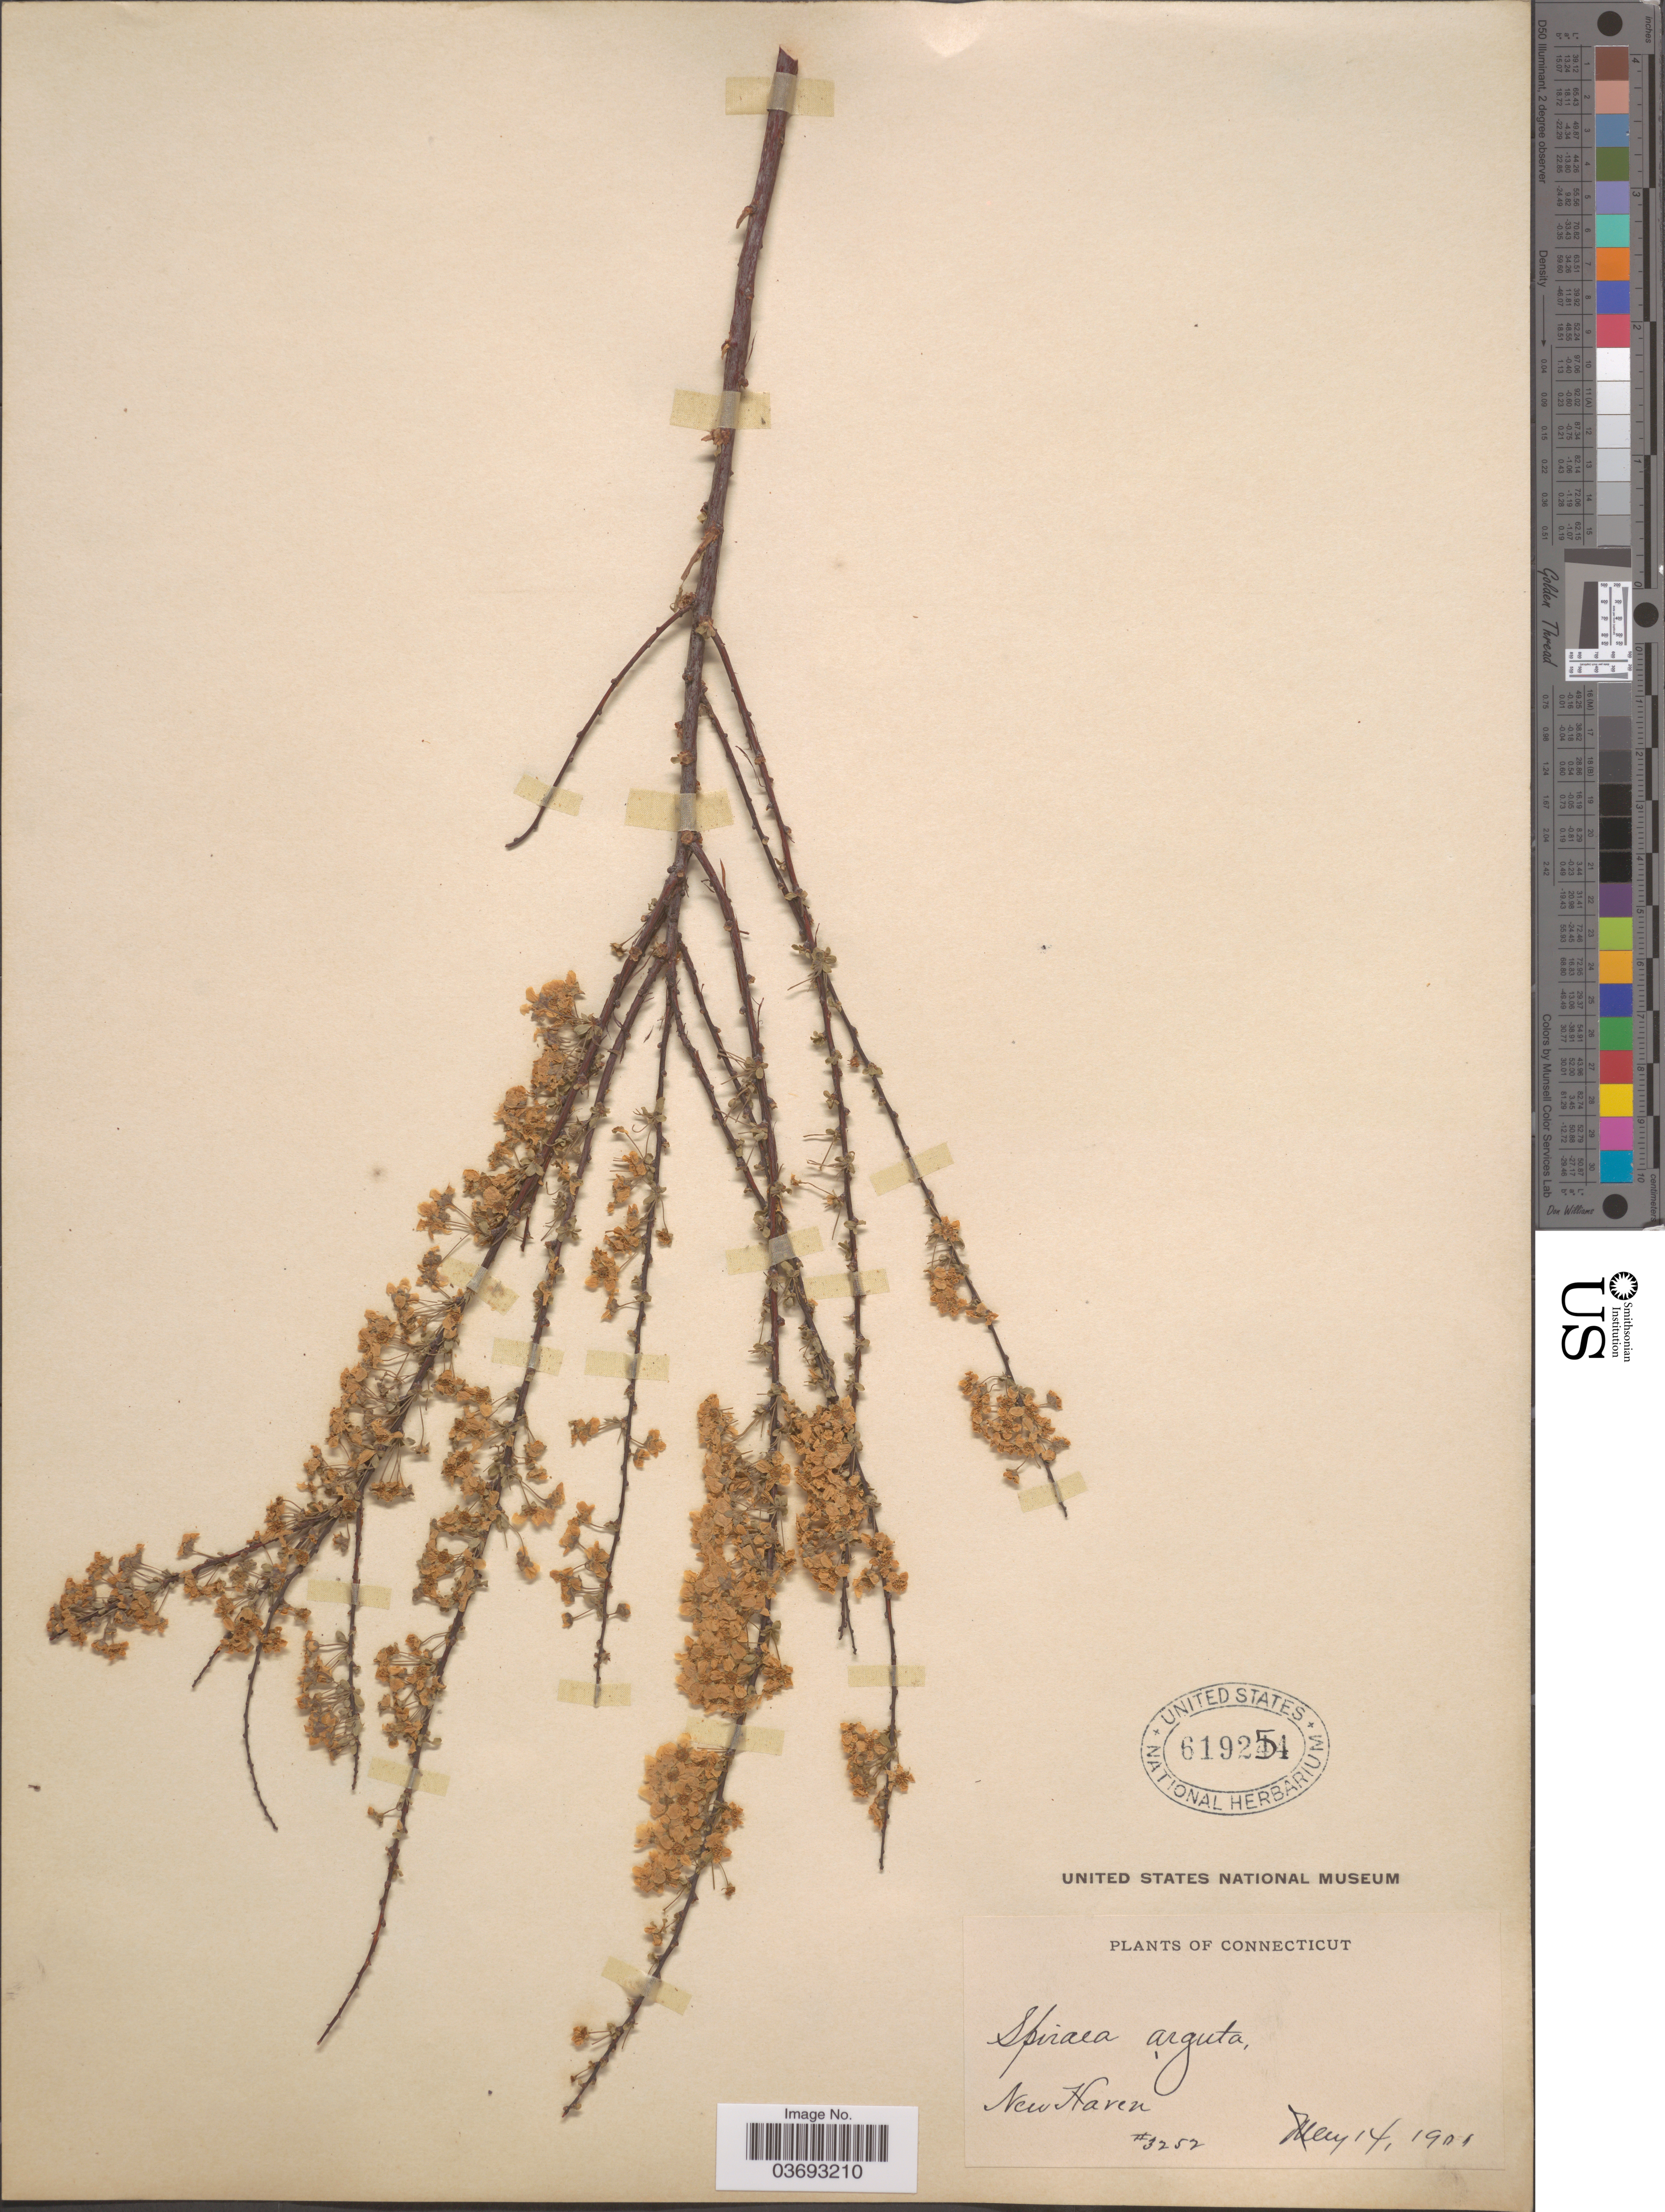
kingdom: Plantae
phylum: Tracheophyta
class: Magnoliopsida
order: Rosales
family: Rosaceae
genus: Spiraea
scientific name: Spiraea arguta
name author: Hoffmanns.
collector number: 3252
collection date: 1901-05-14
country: United States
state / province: Connecticut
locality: New Haven.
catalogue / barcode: US 619254